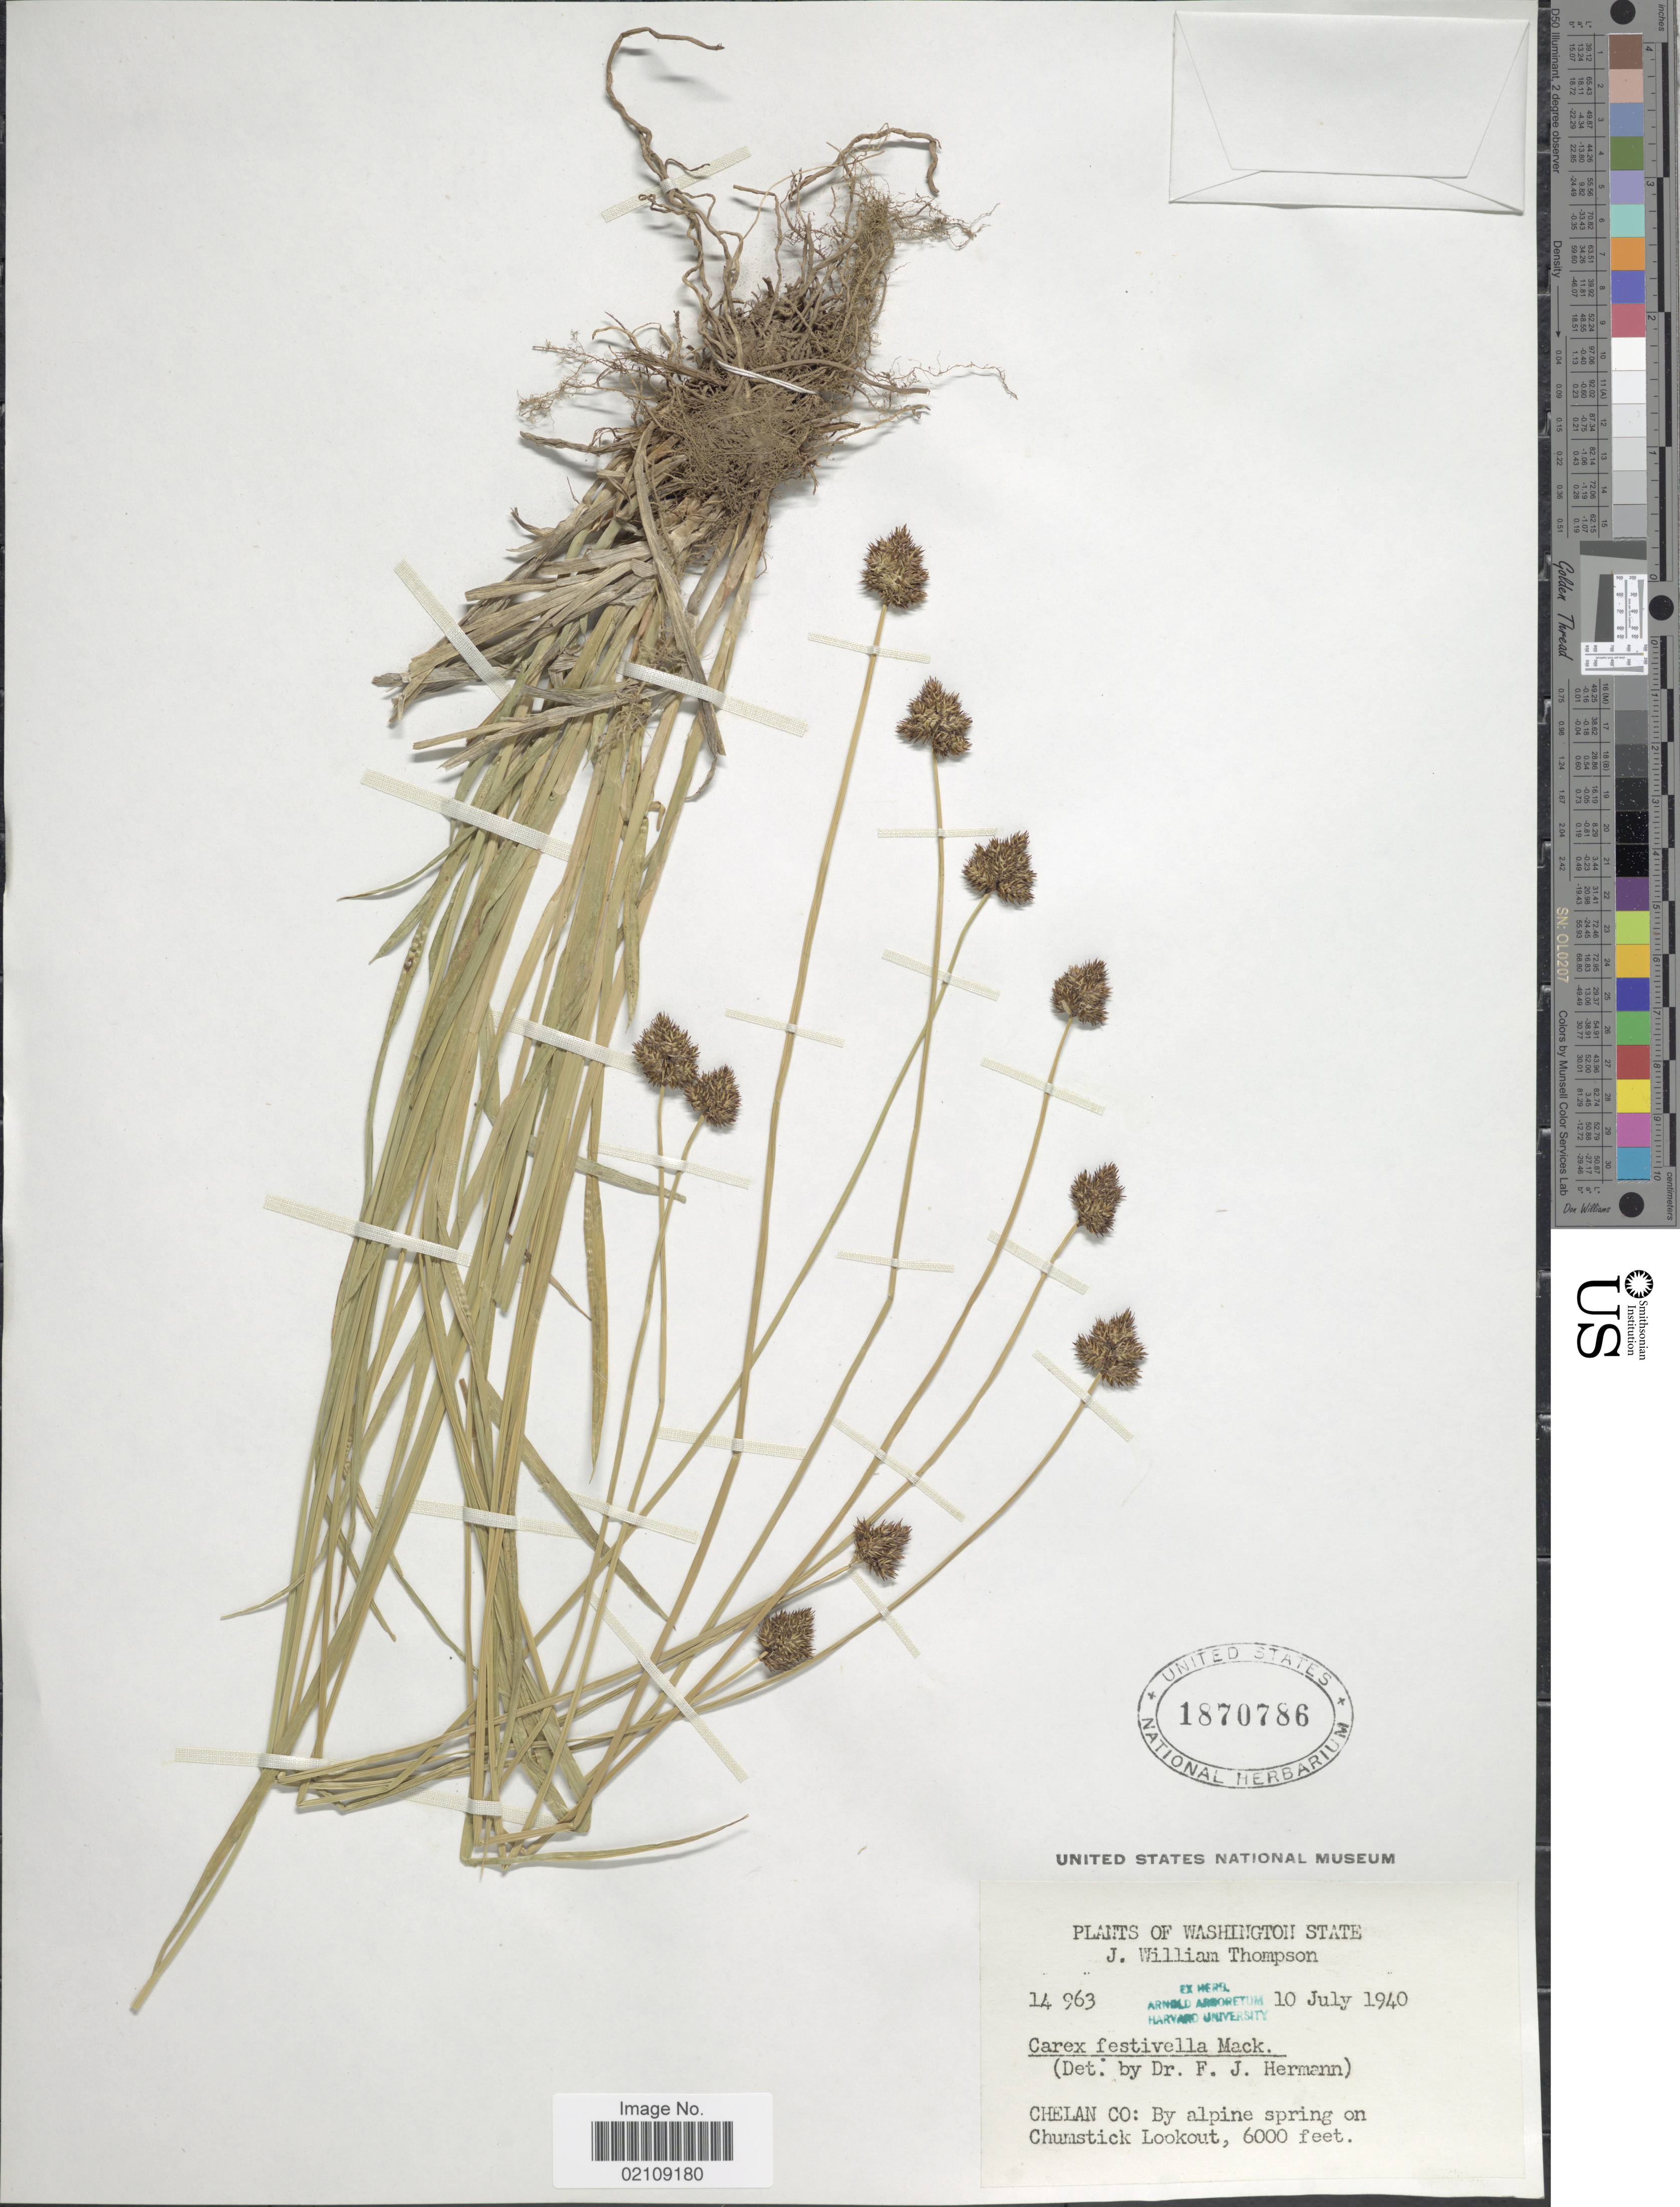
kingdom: Plantae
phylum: Tracheophyta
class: Liliopsida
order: Poales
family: Cyperaceae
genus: Carex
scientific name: Carex microptera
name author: Mack.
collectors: J. W. Thompson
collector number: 14963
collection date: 1940-07-10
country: United States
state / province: Washington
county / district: Chelan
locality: Chelan Co: By alpine spring on Chumstick Lookout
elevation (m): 1829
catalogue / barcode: US 1870786